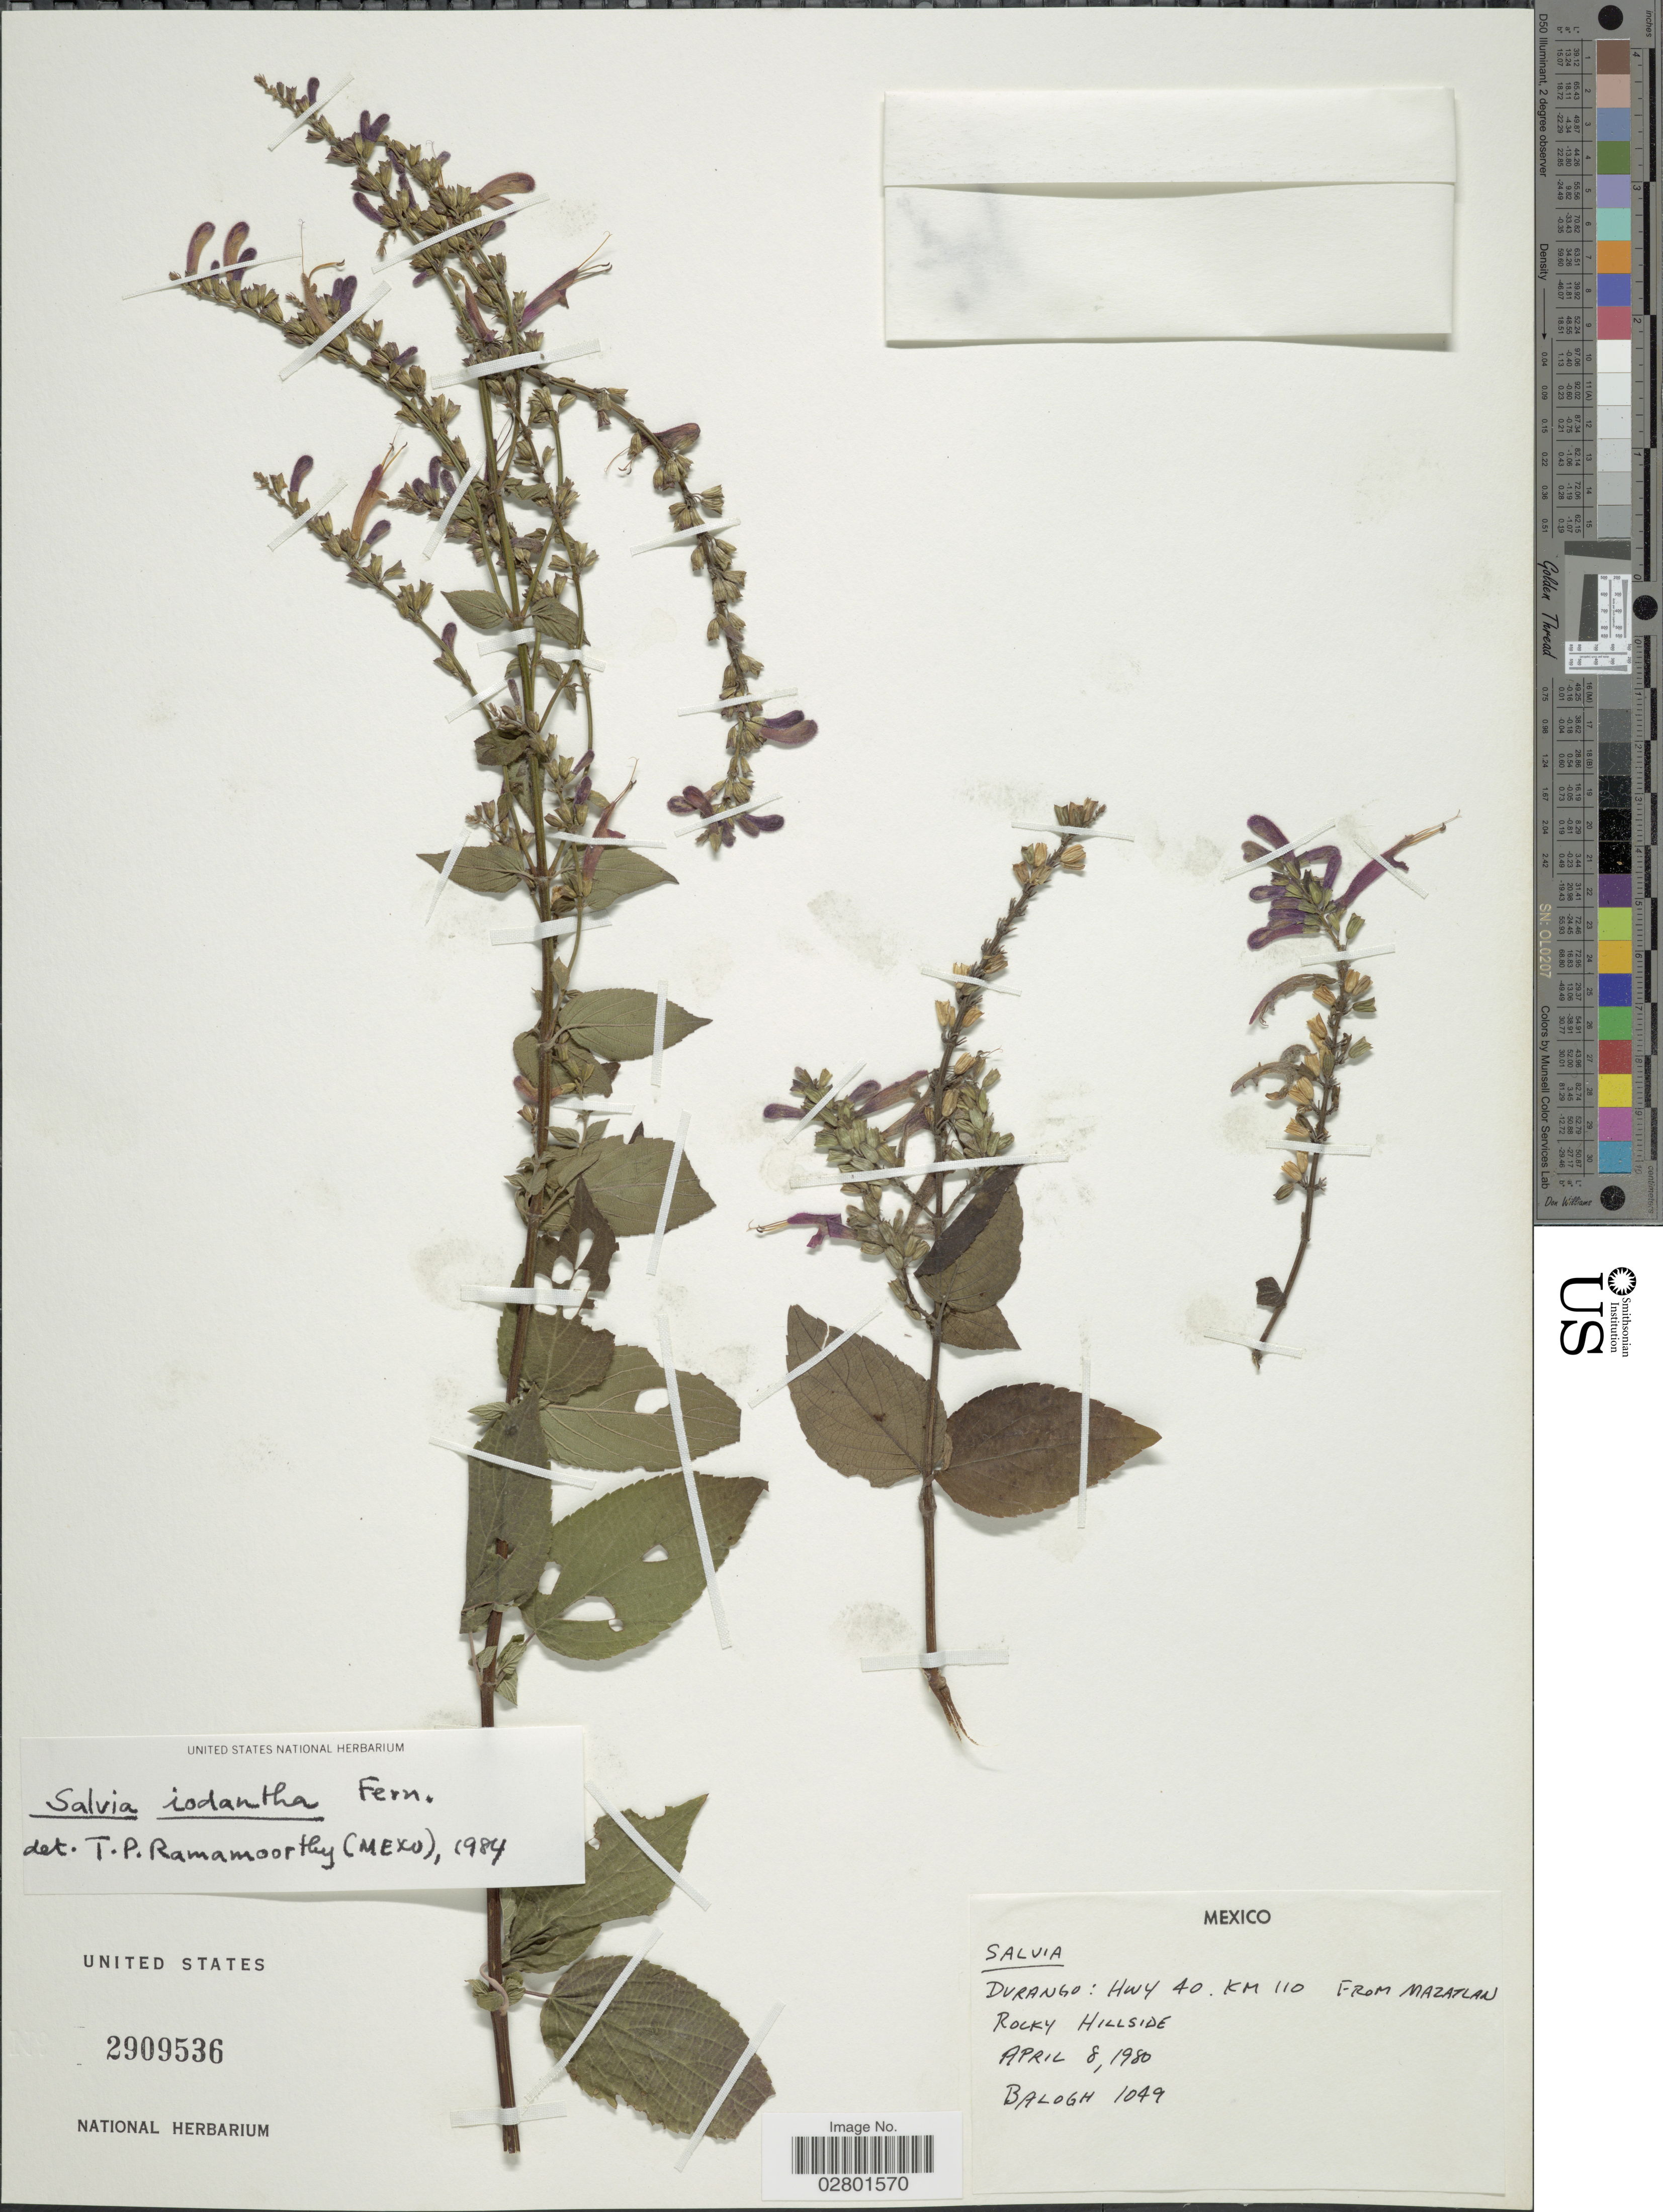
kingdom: Plantae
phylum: Tracheophyta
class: Magnoliopsida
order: Lamiales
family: Lamiaceae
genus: Salvia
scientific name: Salvia iodantha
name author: Fernald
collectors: -. Balogh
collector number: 1049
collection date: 1980-04-08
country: Mexico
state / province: Durango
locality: Hwy 40, km 110 from Mazatlan.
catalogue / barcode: US 2909536